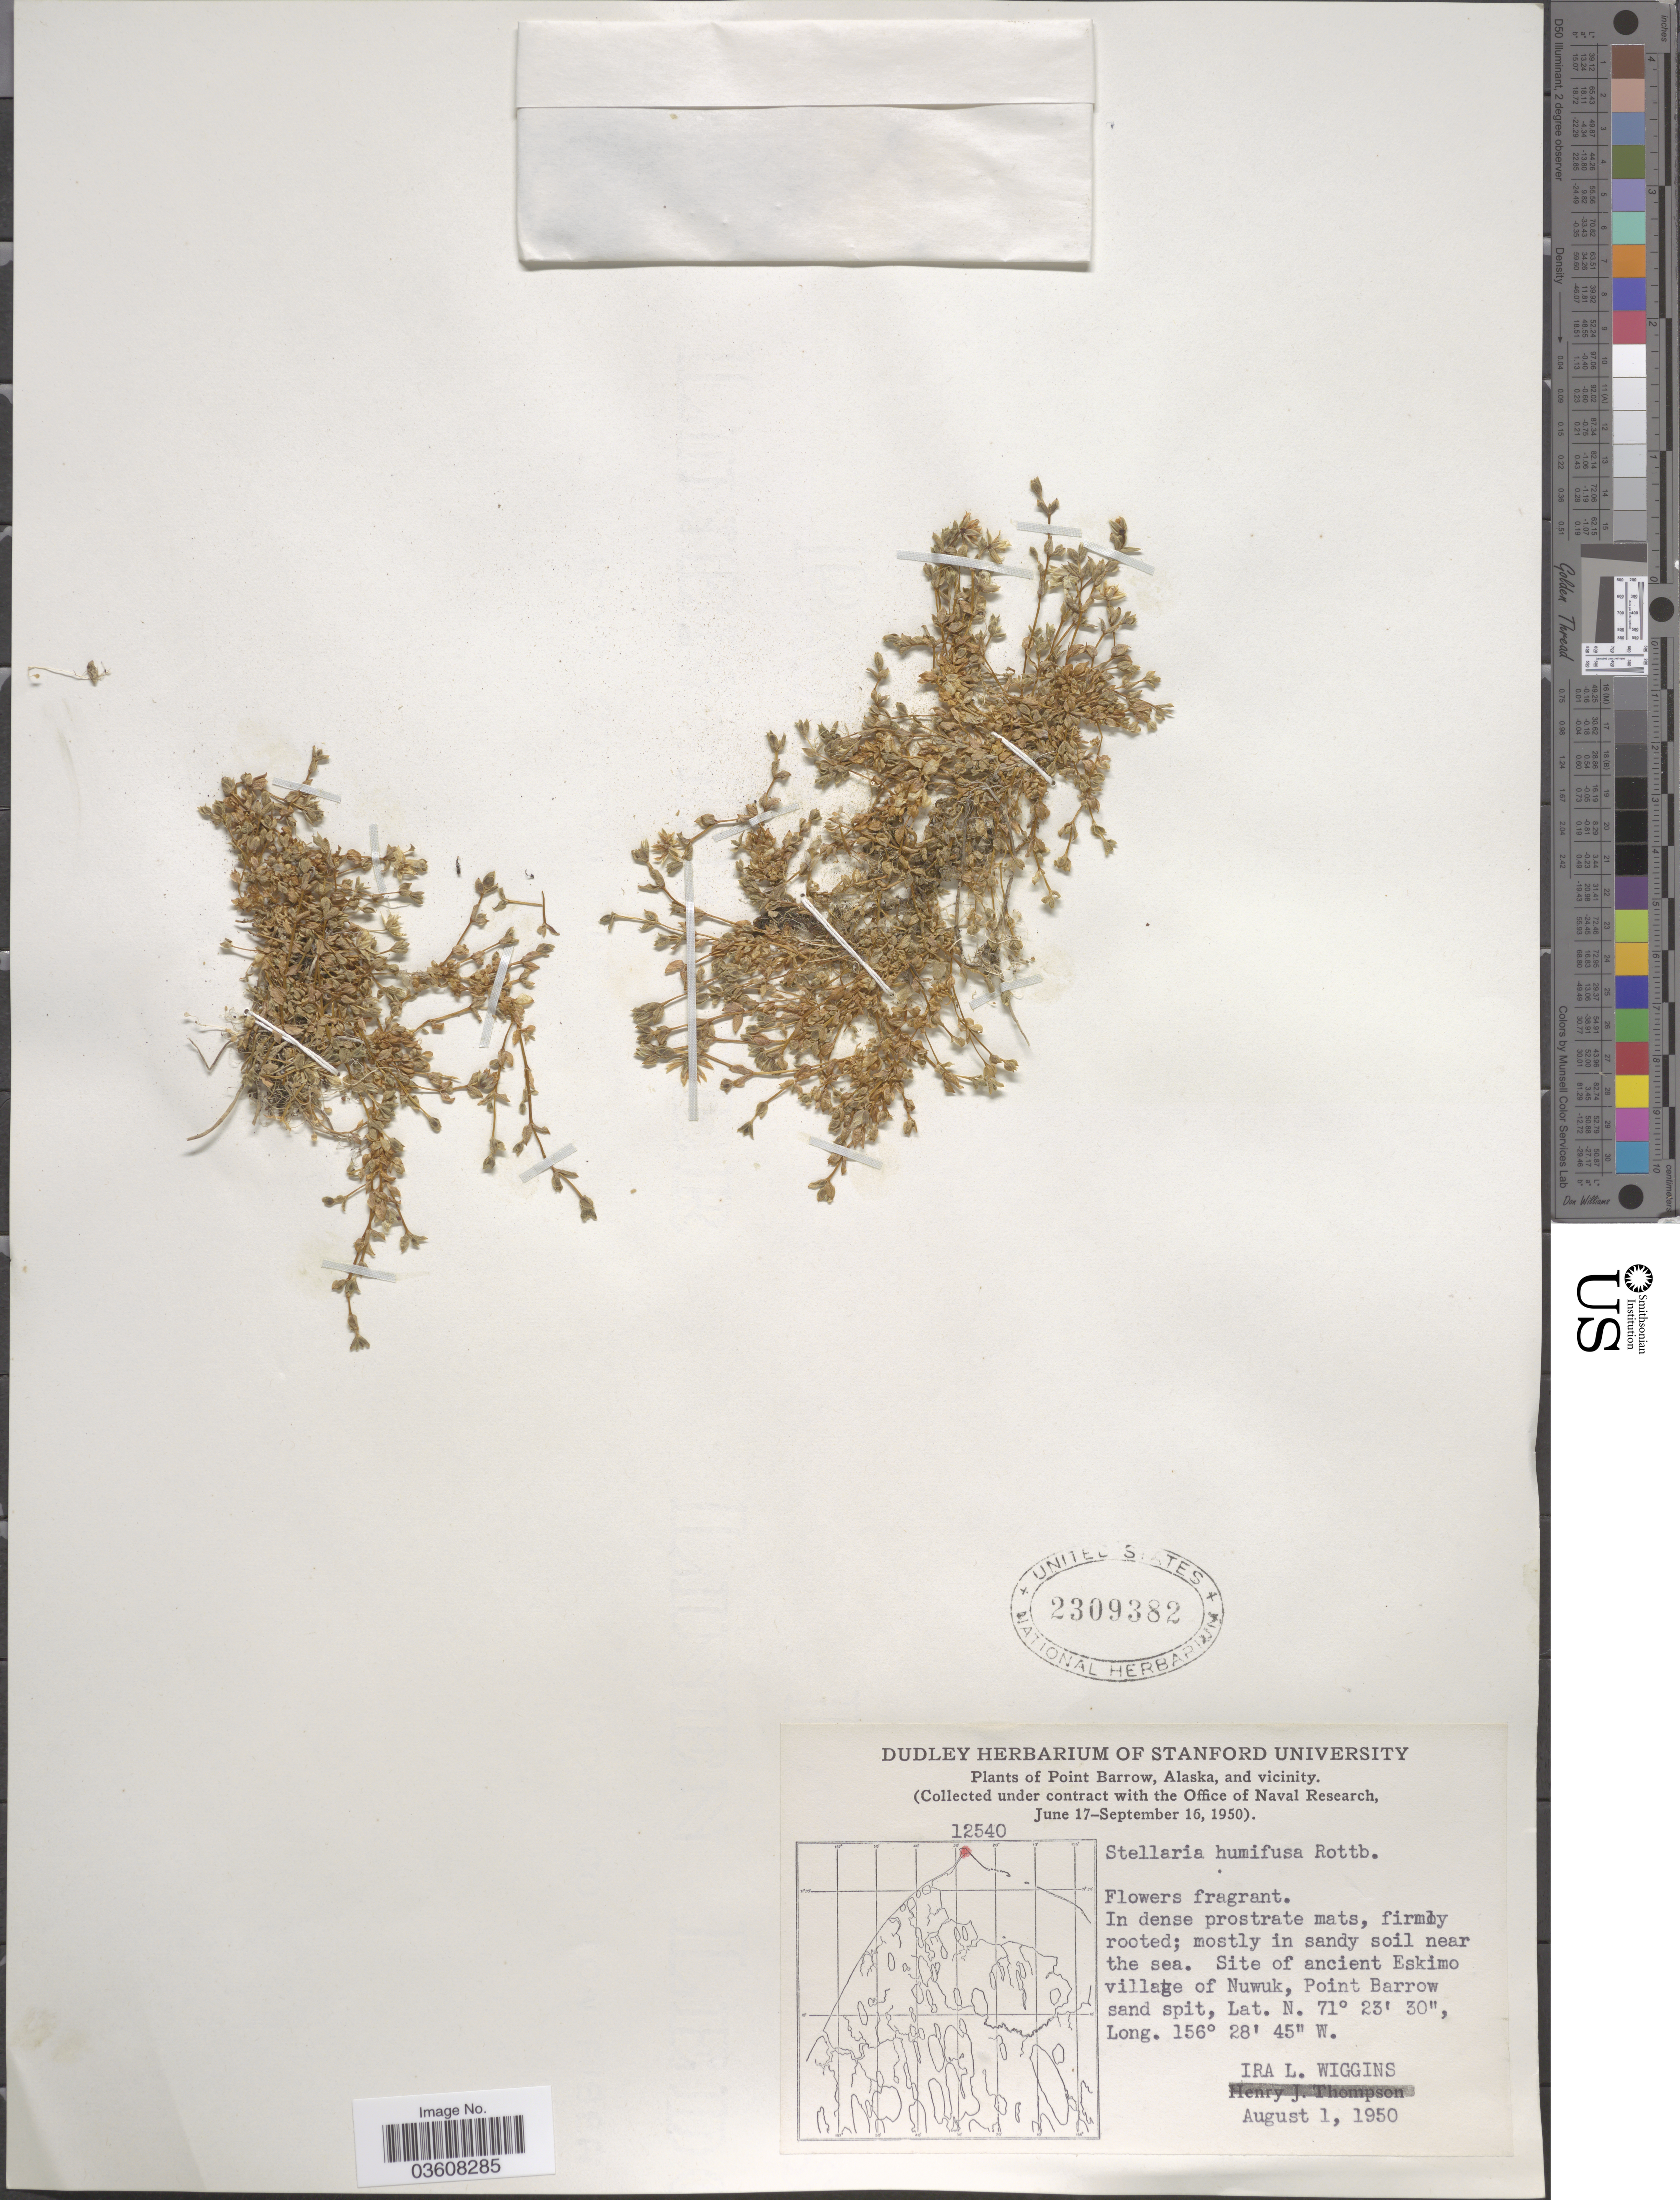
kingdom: Plantae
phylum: Tracheophyta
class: Magnoliopsida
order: Caryophyllales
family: Caryophyllaceae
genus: Stellaria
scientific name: Stellaria humifusa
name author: Rottb.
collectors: I. L. Wiggins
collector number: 12540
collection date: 1950-08-01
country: United States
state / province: Alaska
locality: Point Barrow, Alaska, and vicinity. Site of ancient Eskimo village of Nuwuk, Point Barrow sand spit.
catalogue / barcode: US 2309382